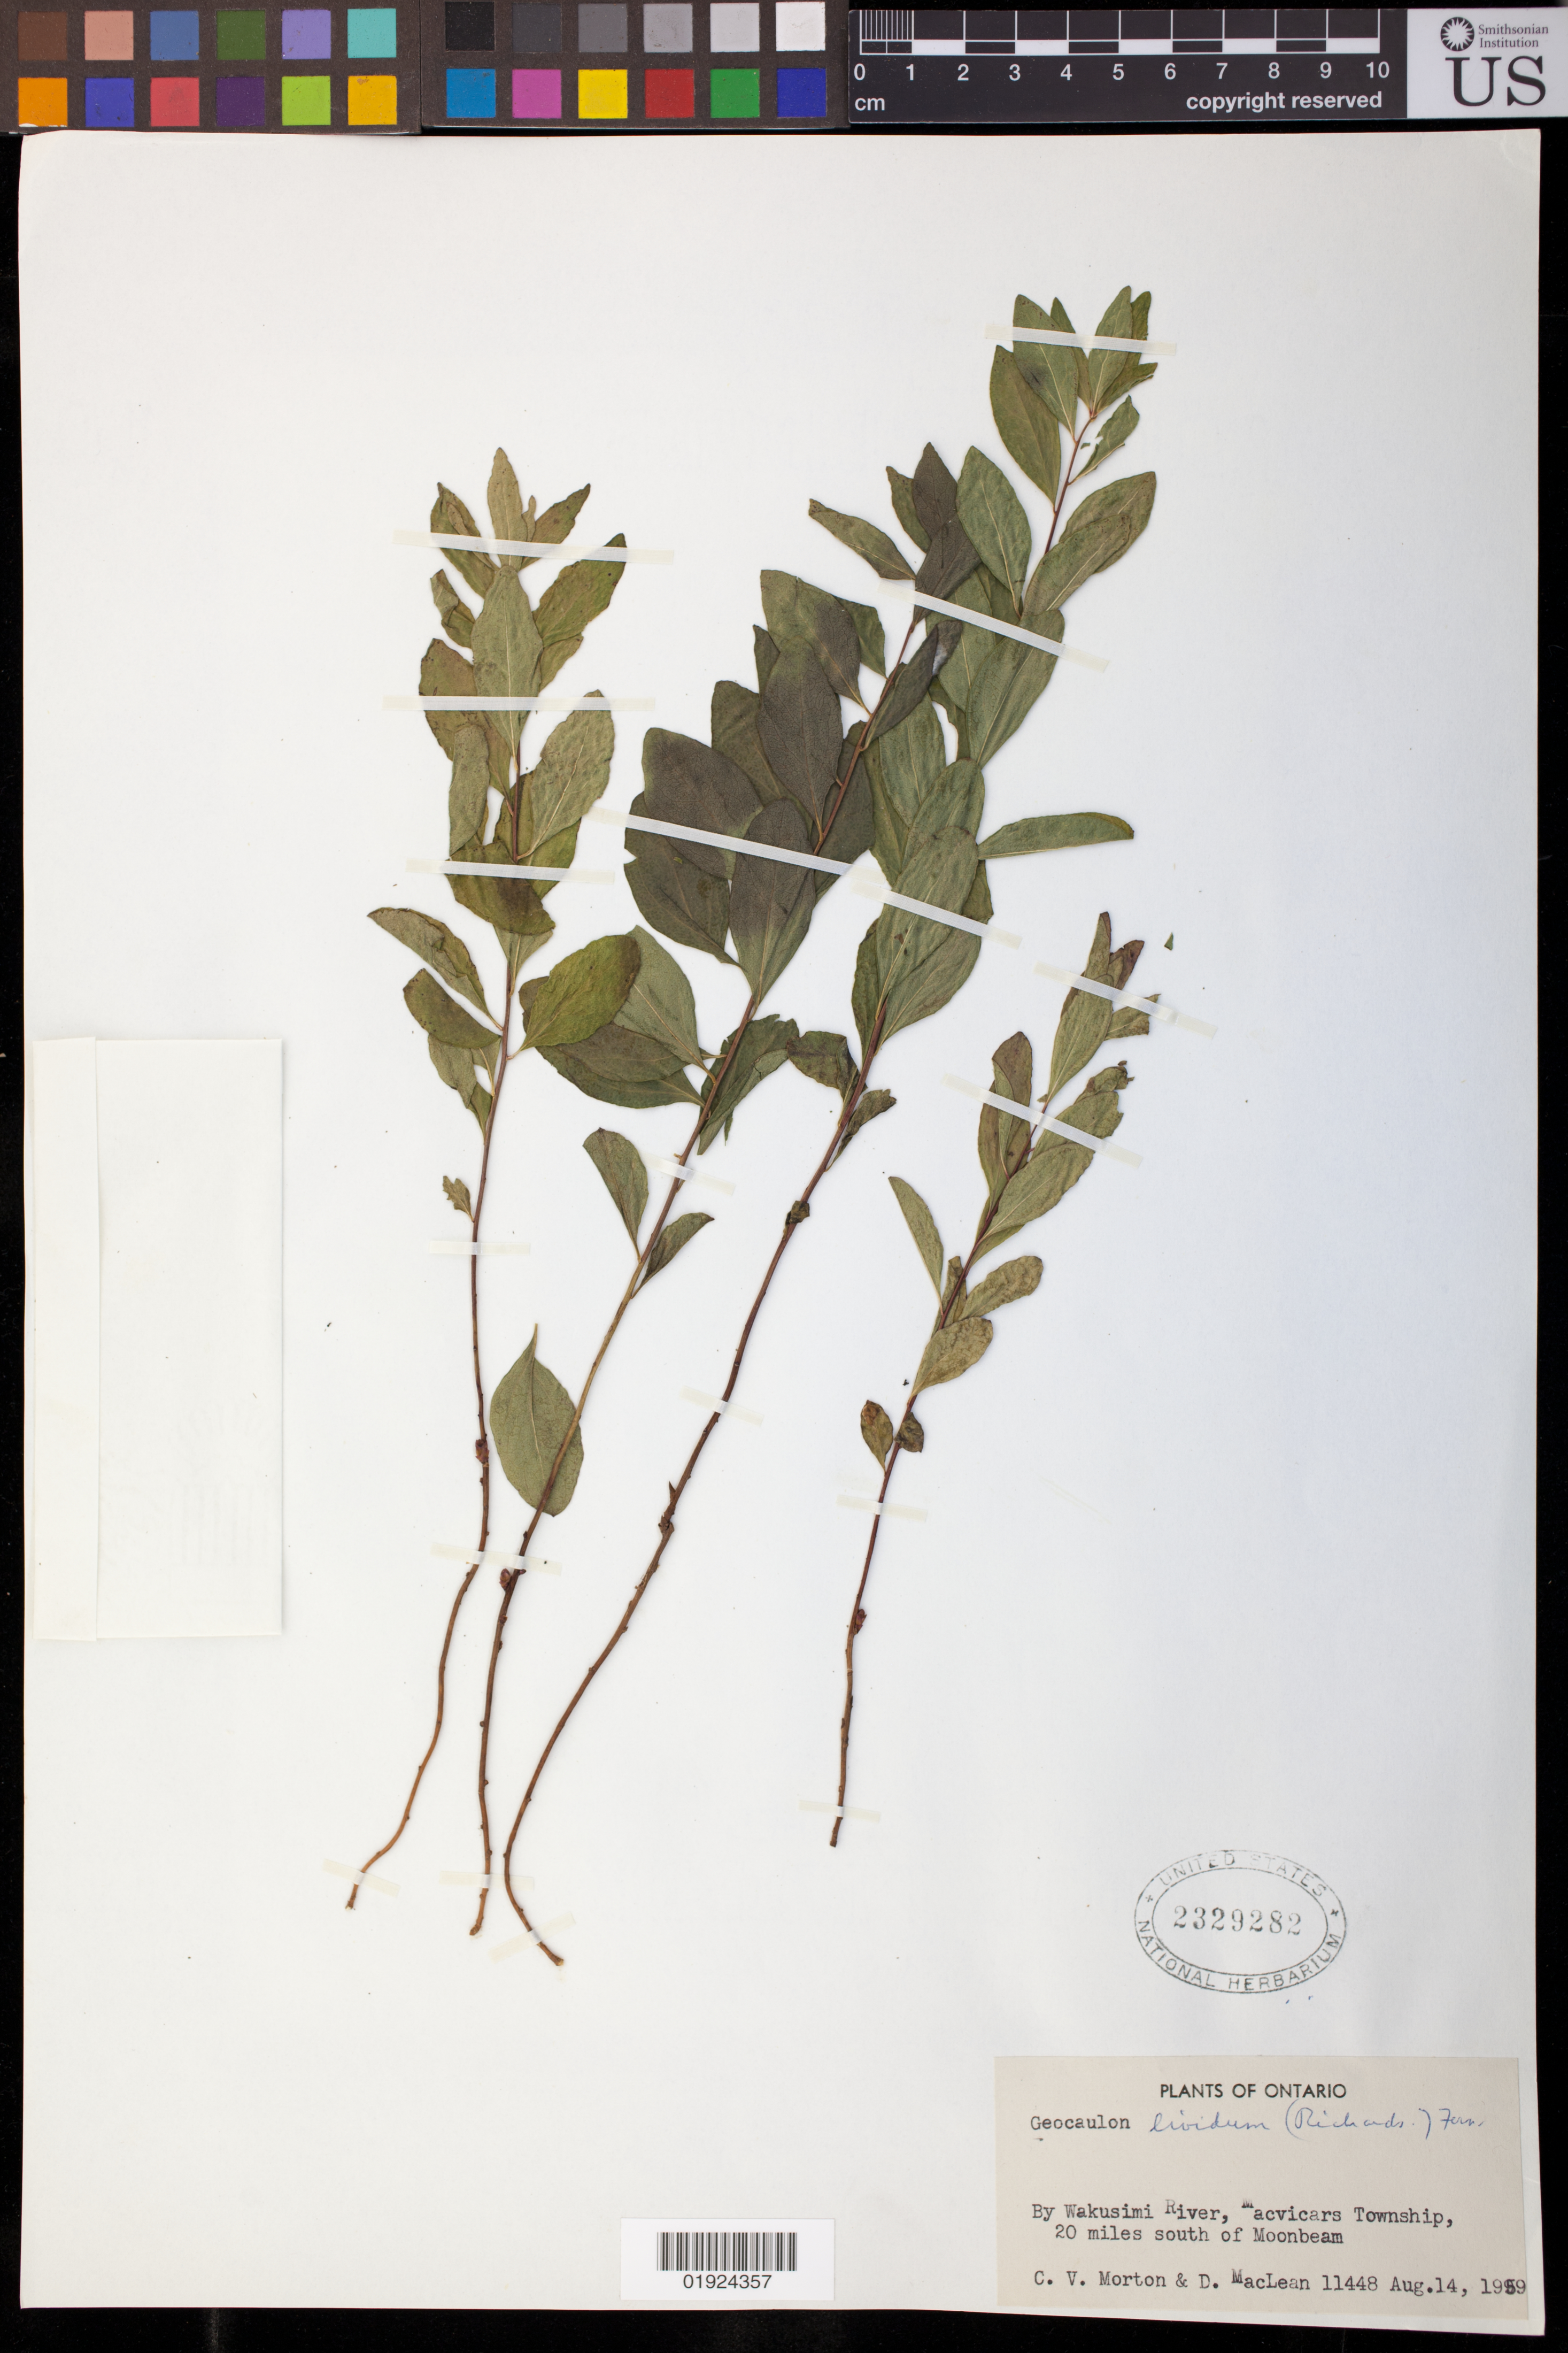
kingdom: Plantae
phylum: Tracheophyta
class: Magnoliopsida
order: Santalales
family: Comandraceae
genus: Geocaulon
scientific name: Geocaulon lividum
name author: (Richardson) Fernald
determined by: Piehl, M. A.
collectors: C. V. Morton & D. MacLean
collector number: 11448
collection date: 1959-08-14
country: Canada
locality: By Wakusimi River, Macvicars Township, 20 miles south of Moonbeam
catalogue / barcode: US 2329282